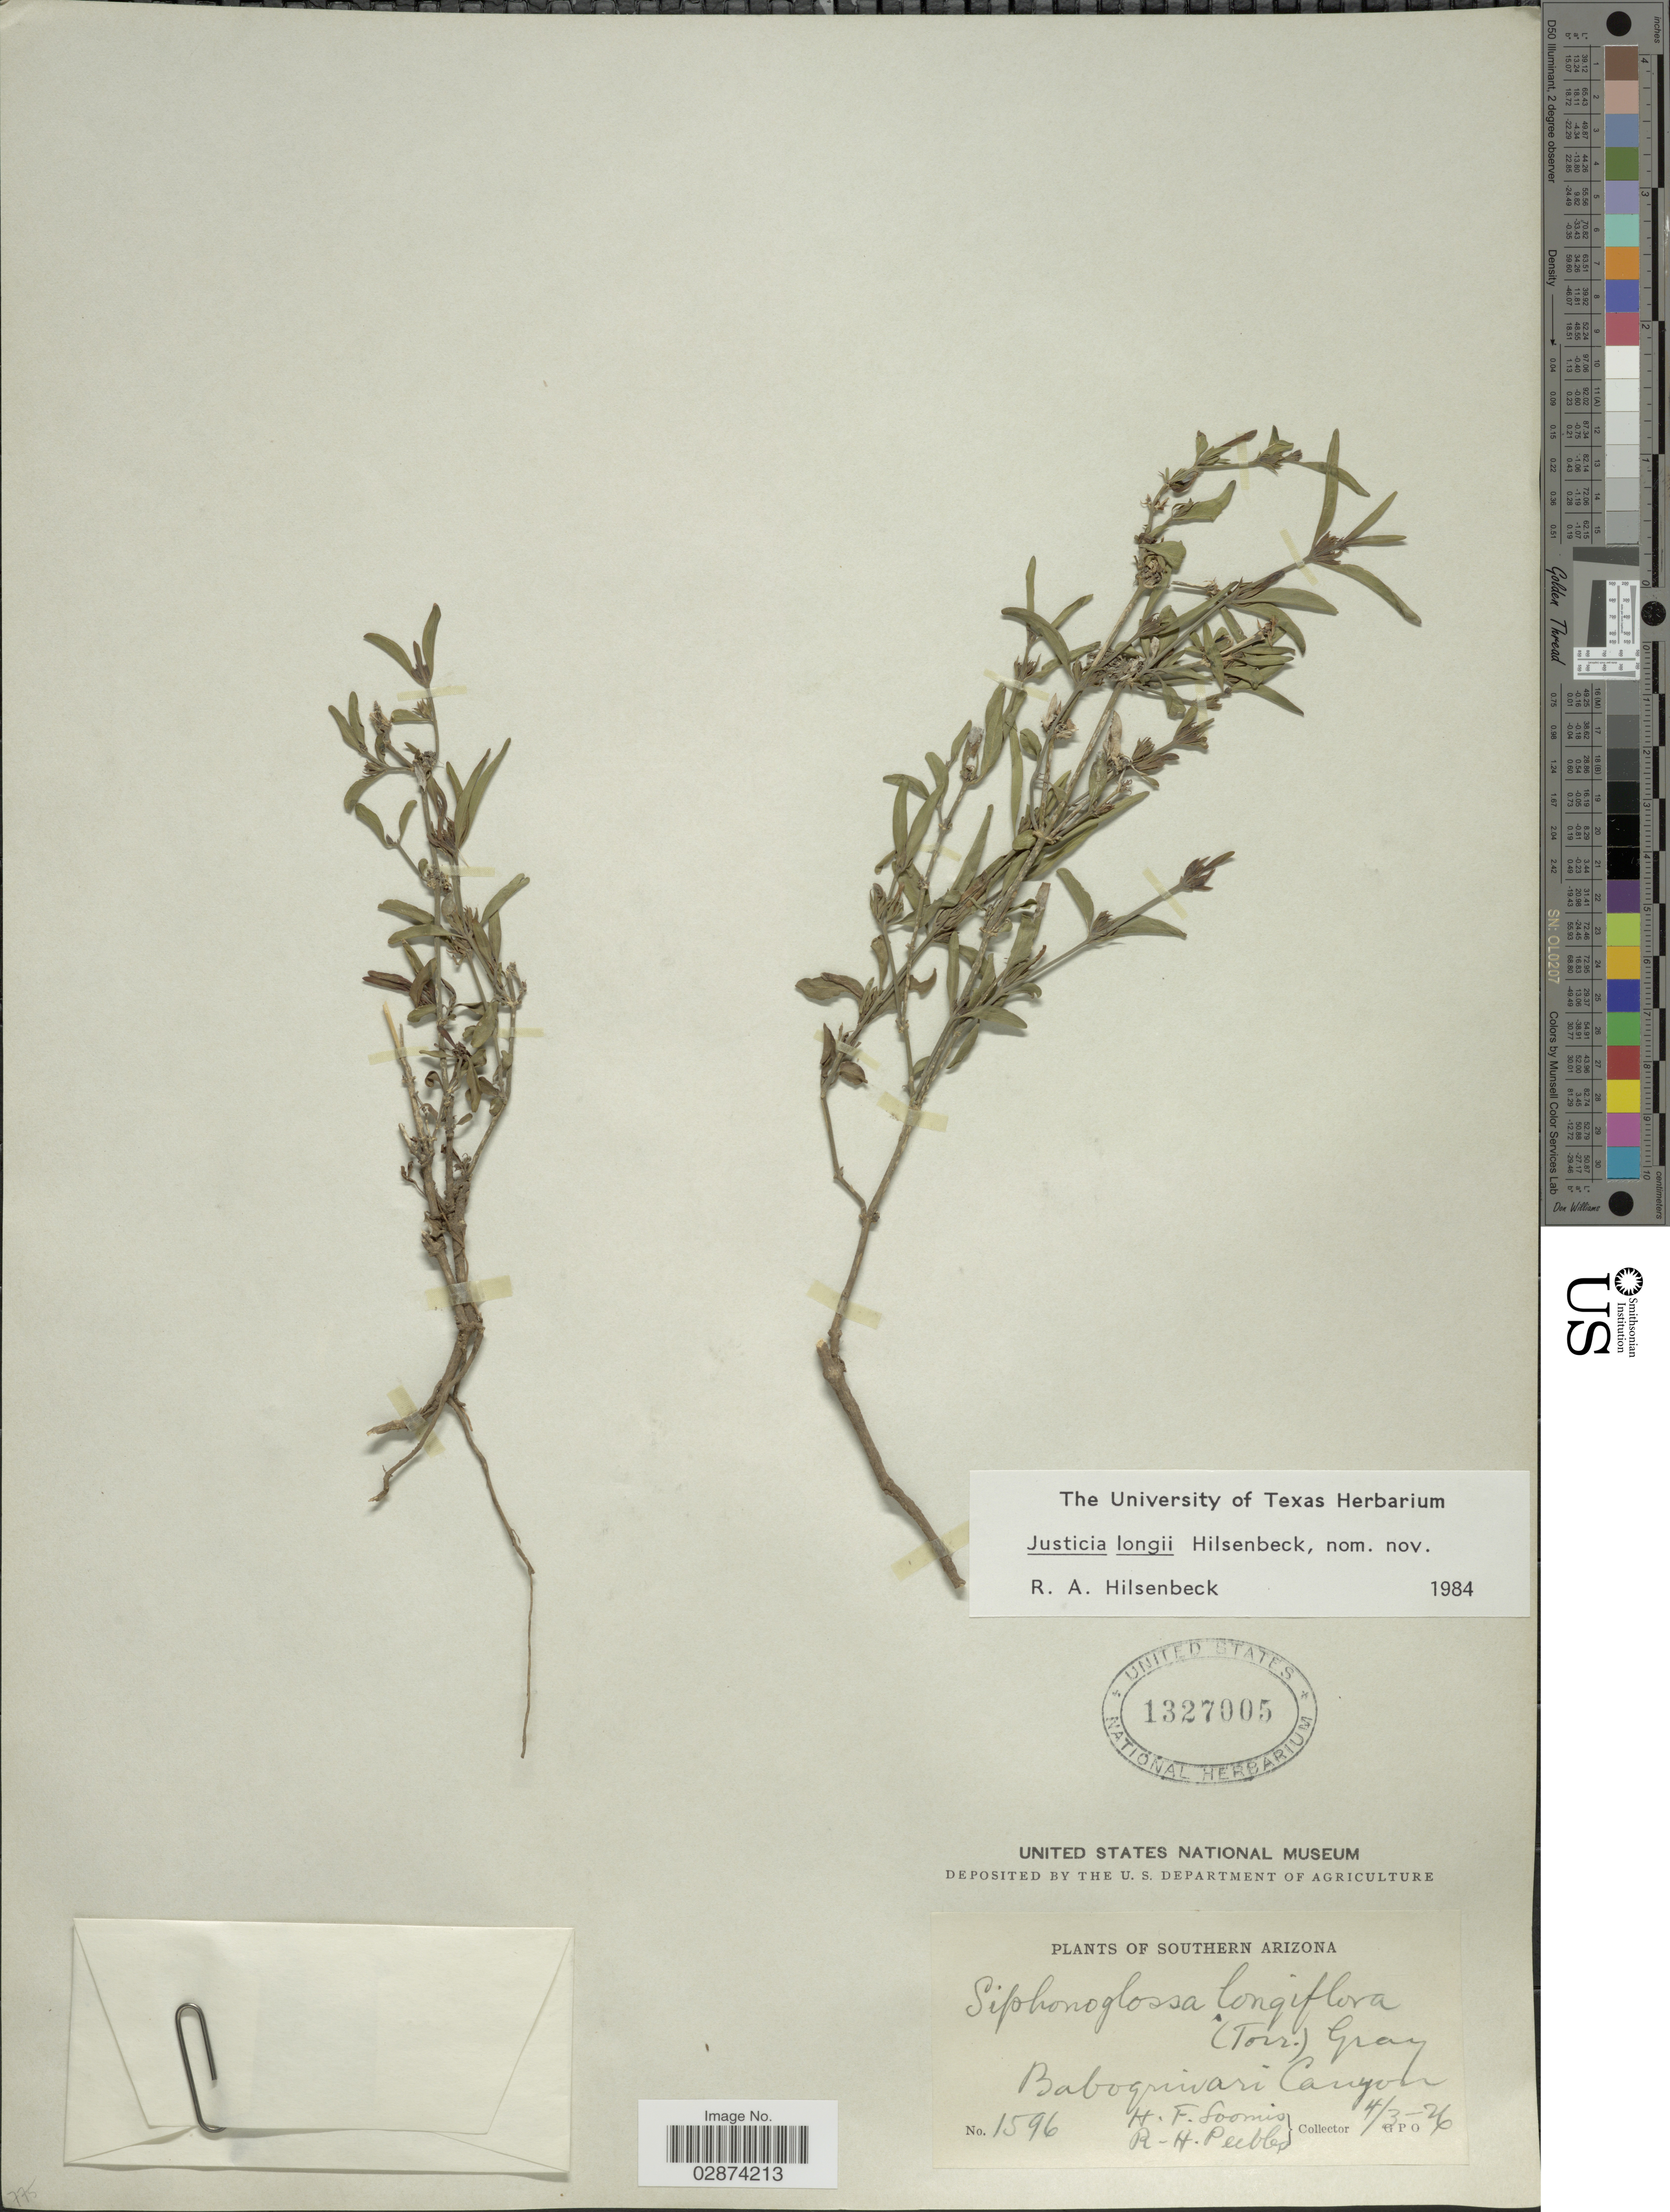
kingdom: Plantae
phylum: Tracheophyta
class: Magnoliopsida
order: Lamiales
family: Acanthaceae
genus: Justicia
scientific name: Justicia longii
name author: Hilsenb.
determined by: Fisher, Amanda, (LOB), California State University, Long Beach (UNITED STATES)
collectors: H. F. Loomis & R. H. Peebles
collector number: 1596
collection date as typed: Transcribed d/m/y: 3/4/26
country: United States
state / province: Arizona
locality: Southern Arizona. Baboquivari Canyon.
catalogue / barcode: US 1327005